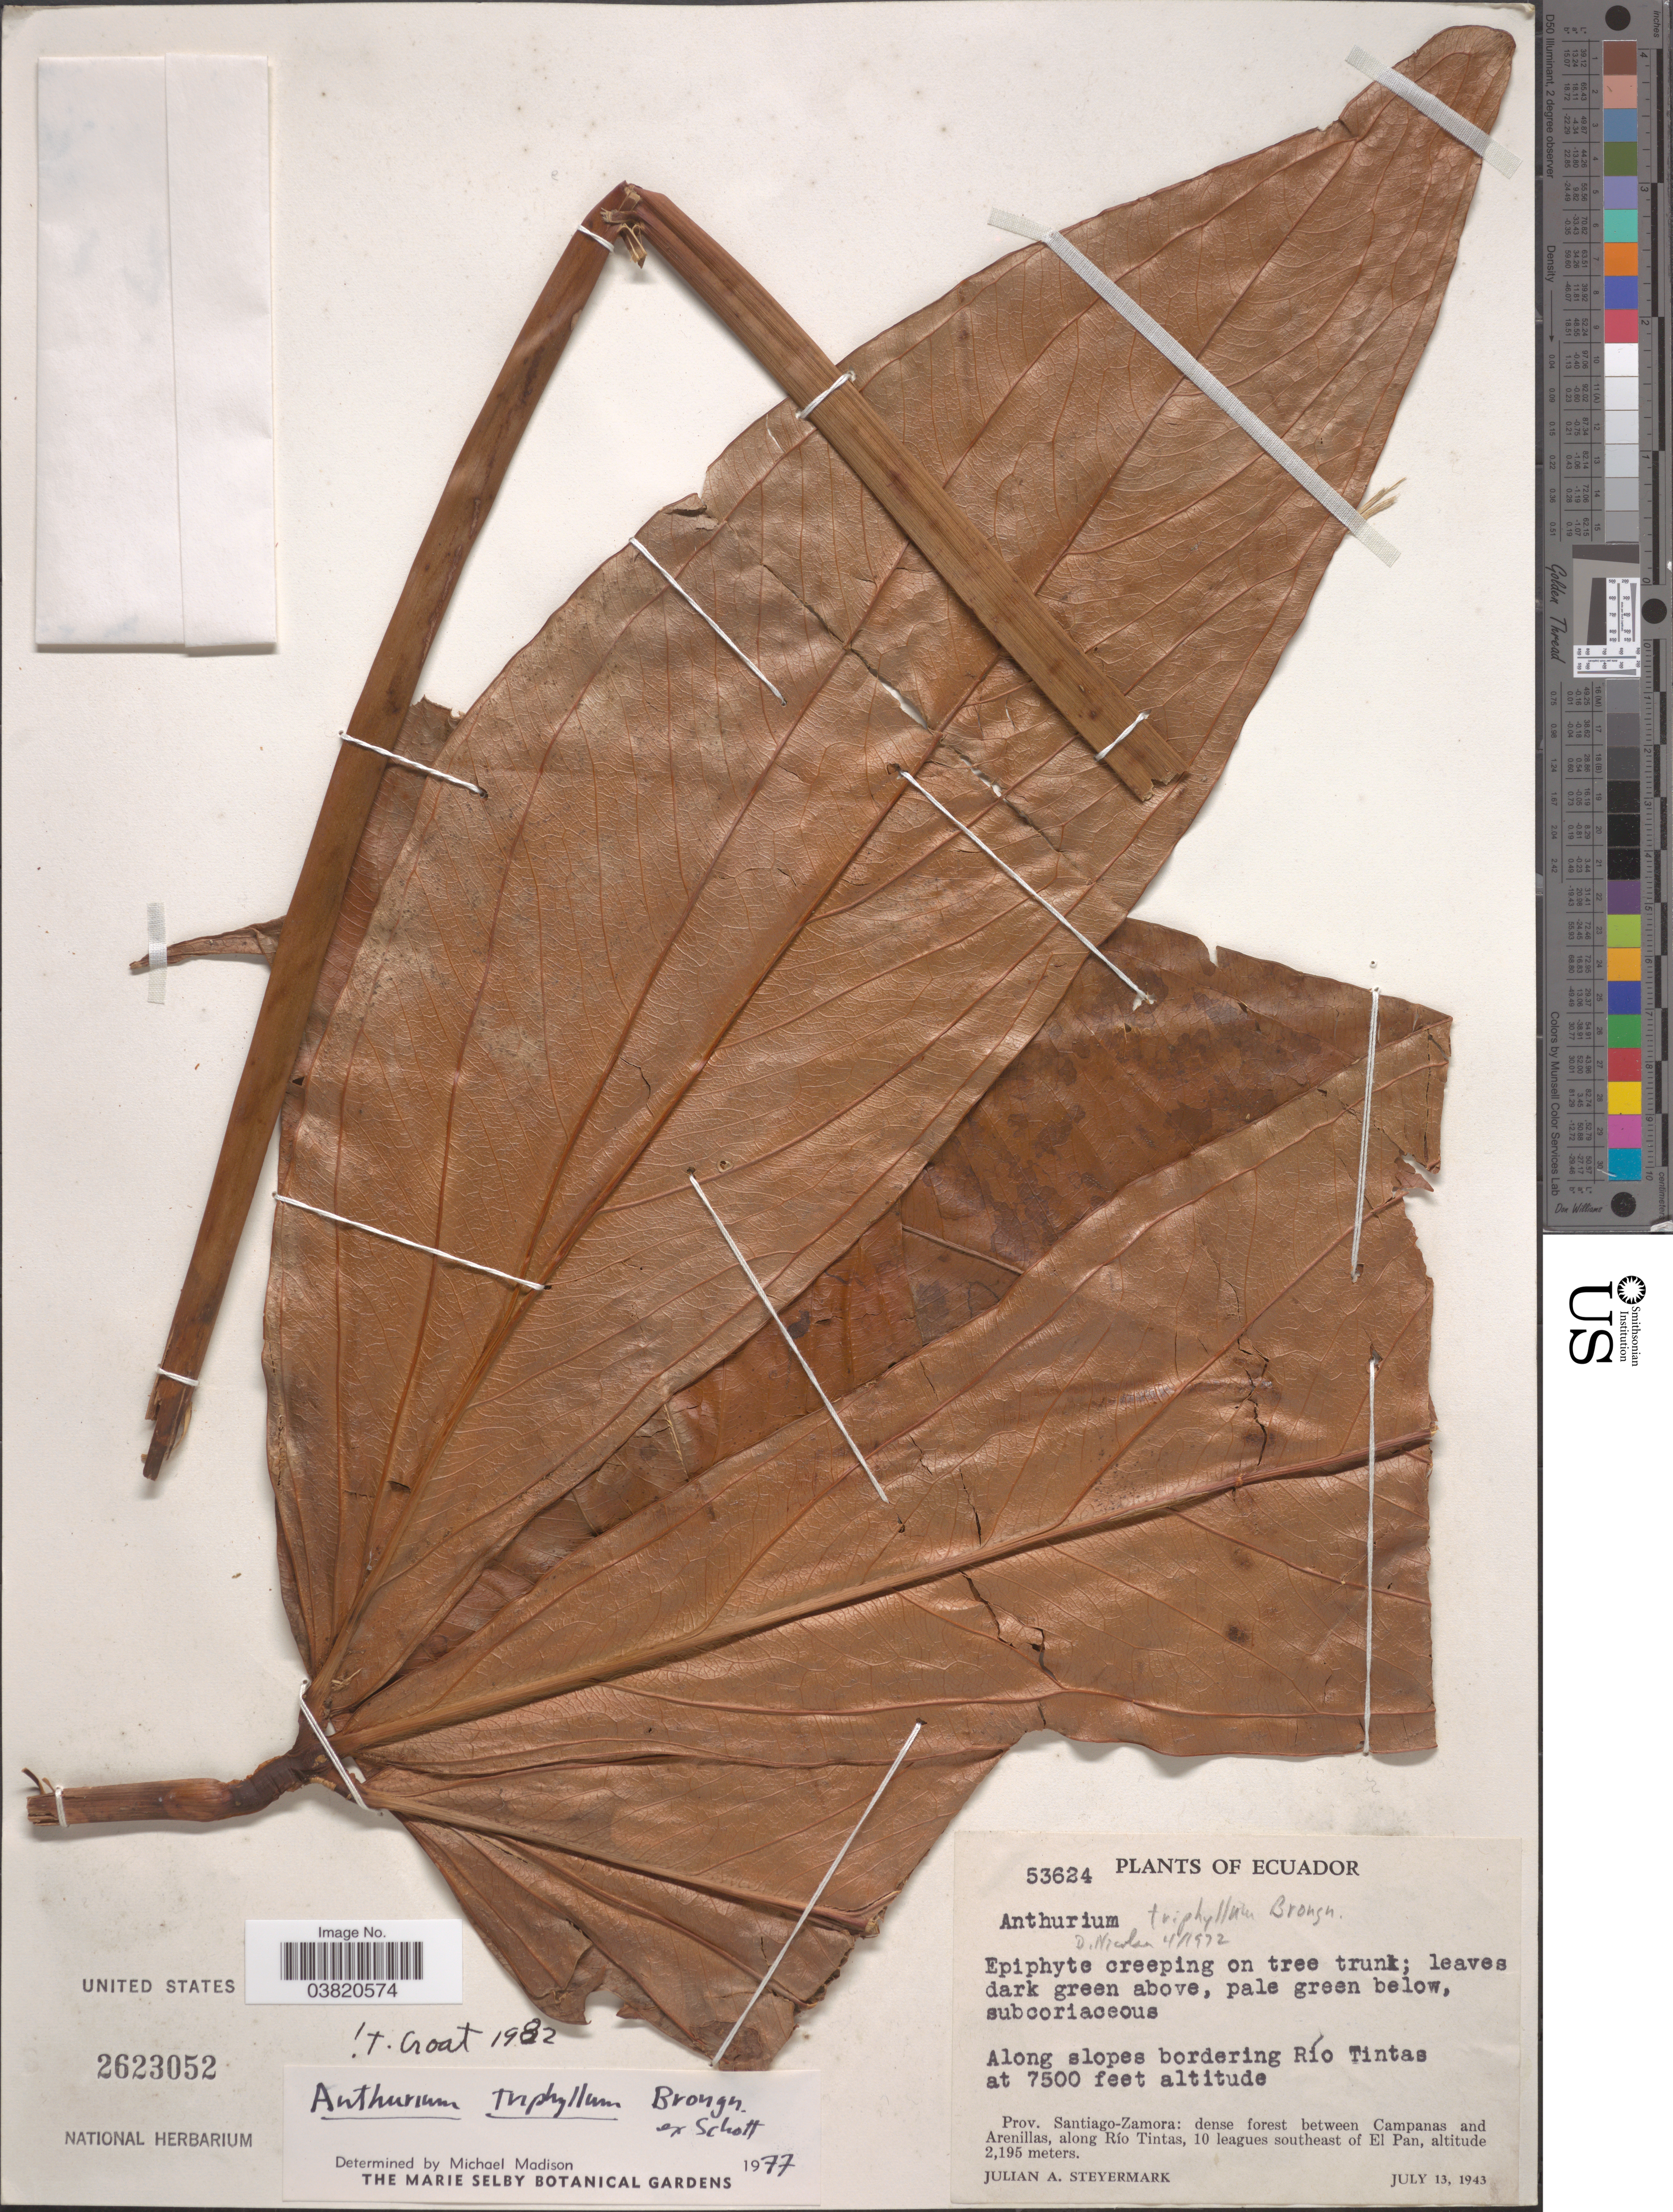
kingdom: Plantae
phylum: Tracheophyta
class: Liliopsida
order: Alismatales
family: Araceae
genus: Anthurium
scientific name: Anthurium triphyllum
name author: (Willd. ex Schult.) Brongn. ex Schott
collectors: J. Steyermark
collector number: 53624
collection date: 1943-07-13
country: Ecuador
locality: Along slopes bordering Río Tintas. Prov. Santiago-Zamora: dense forest between Campanas and Arenillas, along Río Tintas, 10 leagues southeast of El Pan.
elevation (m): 2195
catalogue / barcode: US 2623052